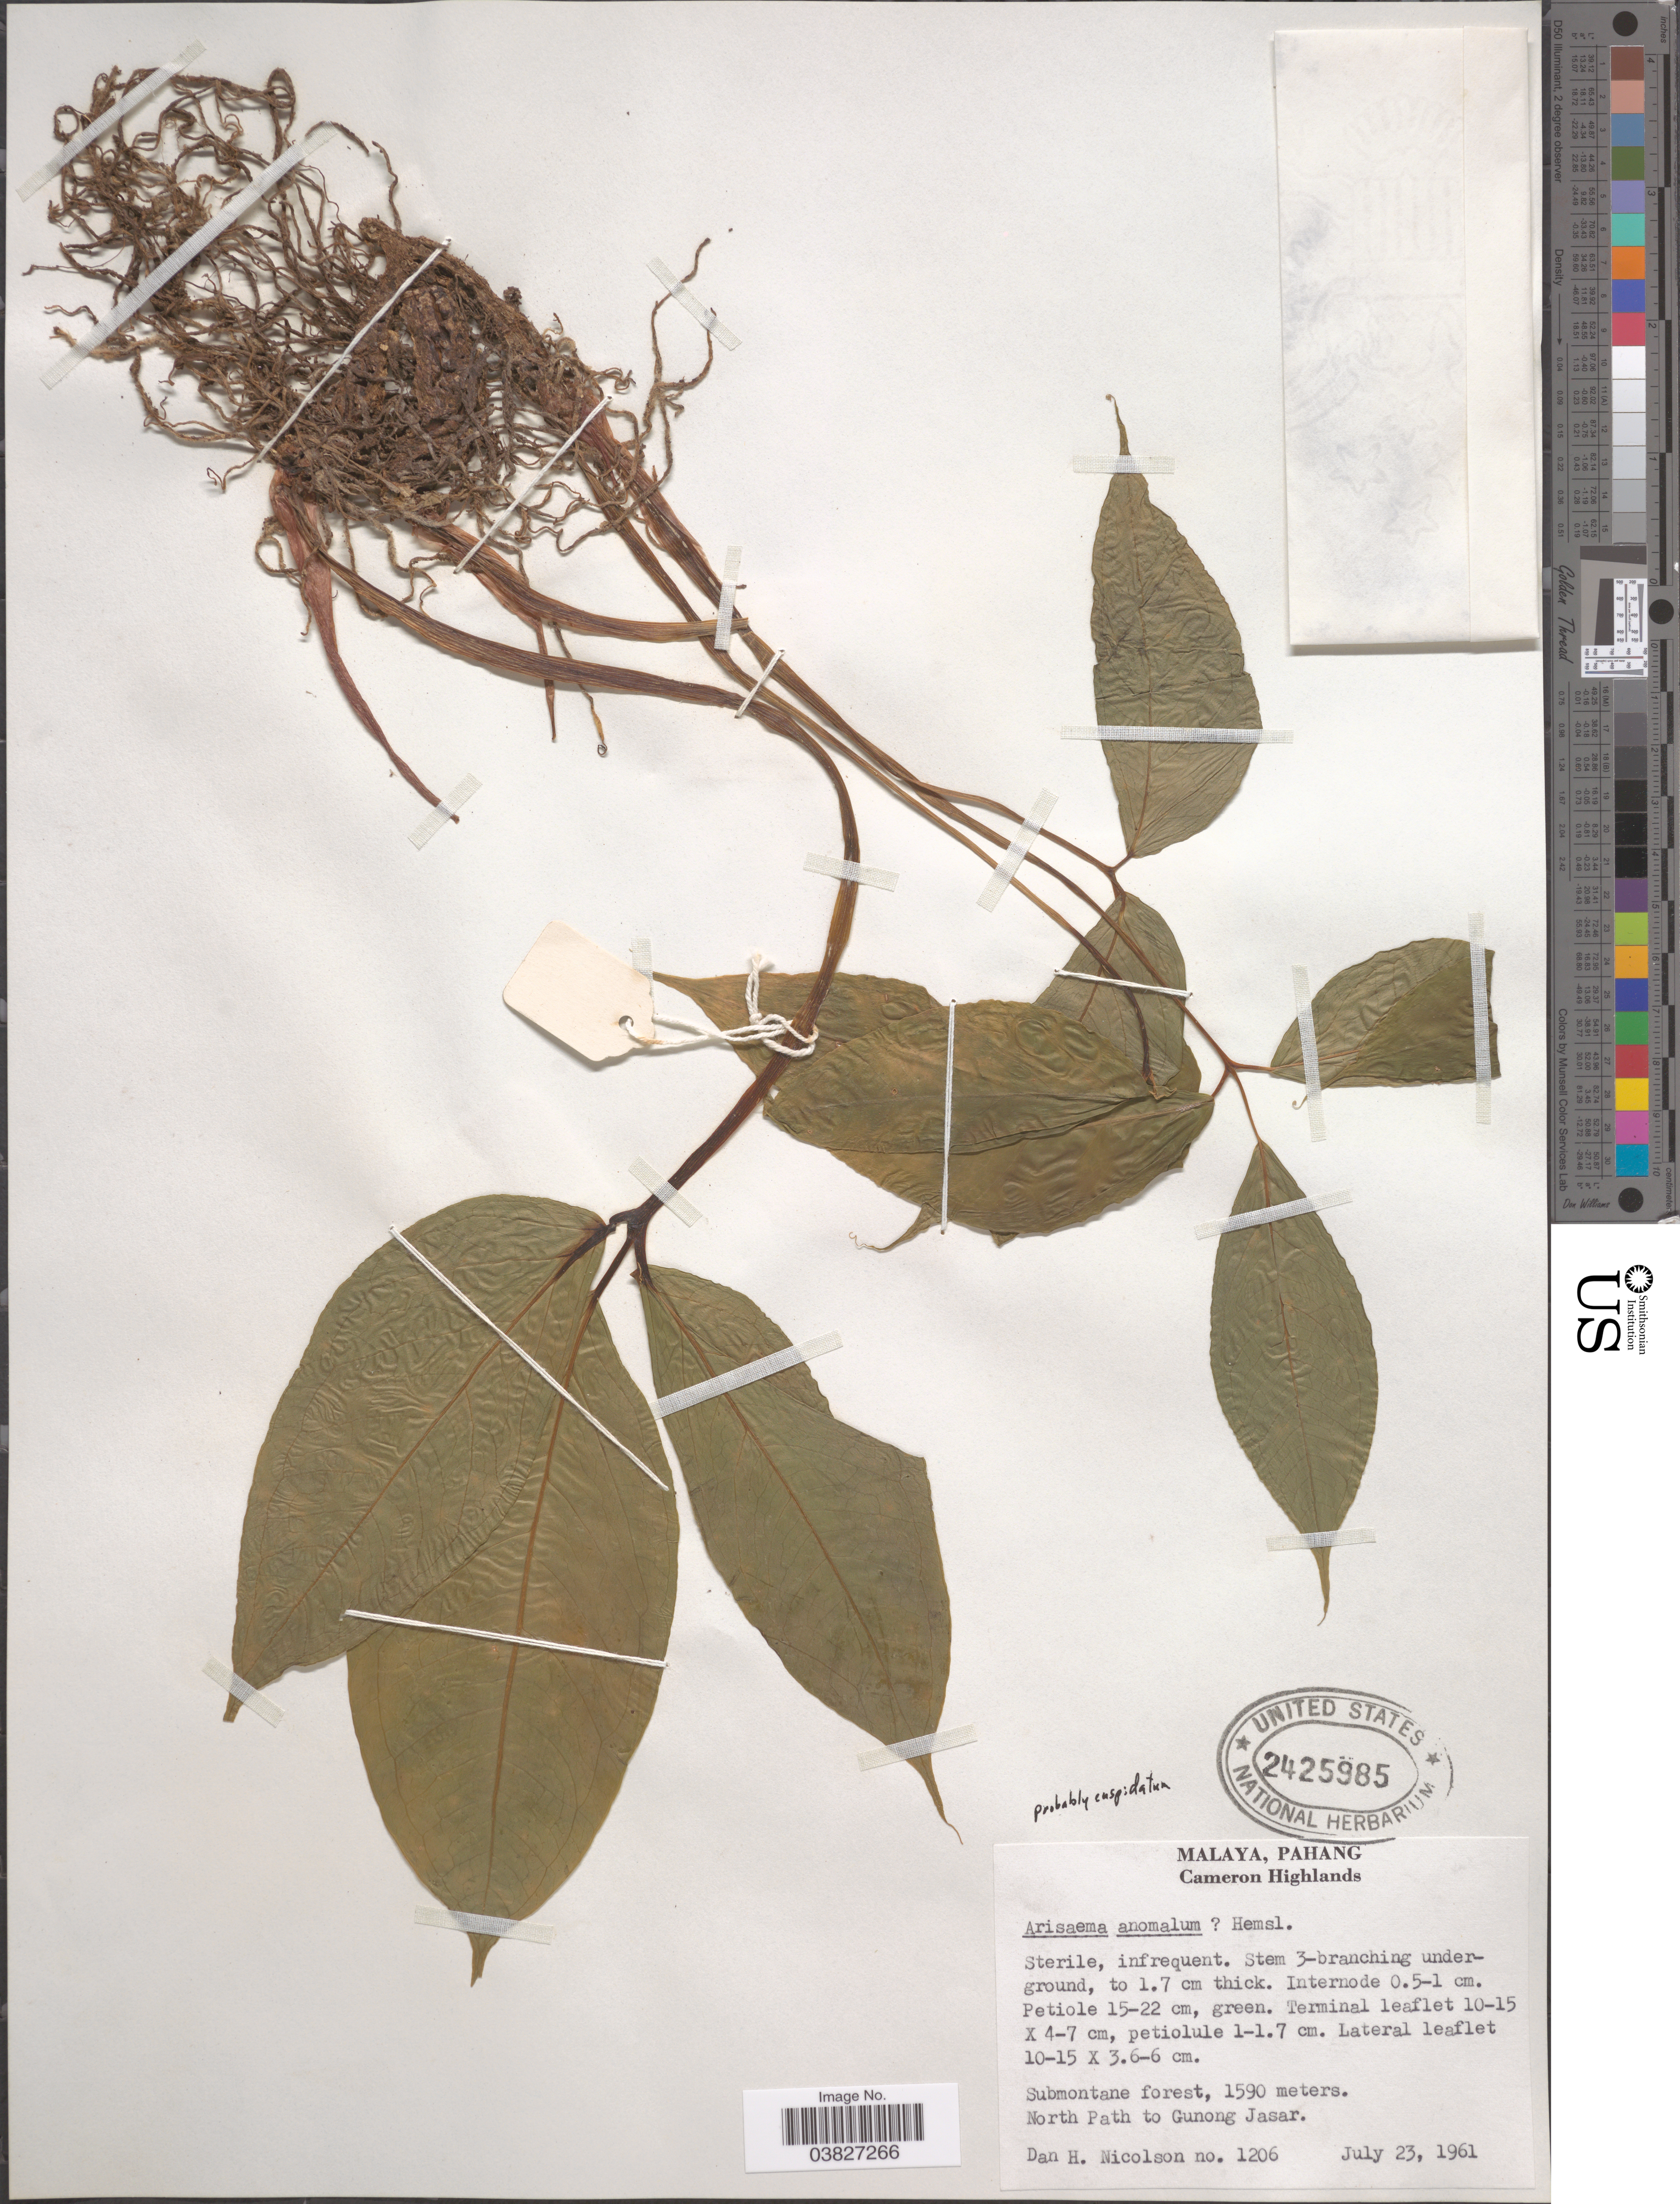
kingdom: Plantae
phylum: Tracheophyta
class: Liliopsida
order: Alismatales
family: Araceae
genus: Arisaema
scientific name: Arisaema cuspidatum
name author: Engl.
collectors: D. H. Nicolson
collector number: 1206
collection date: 1961-07-23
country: Malaysia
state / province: Pahang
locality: Malaya. Cameron Highlands. North Path to Gunong Jasar.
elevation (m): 1590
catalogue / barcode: US 2425985